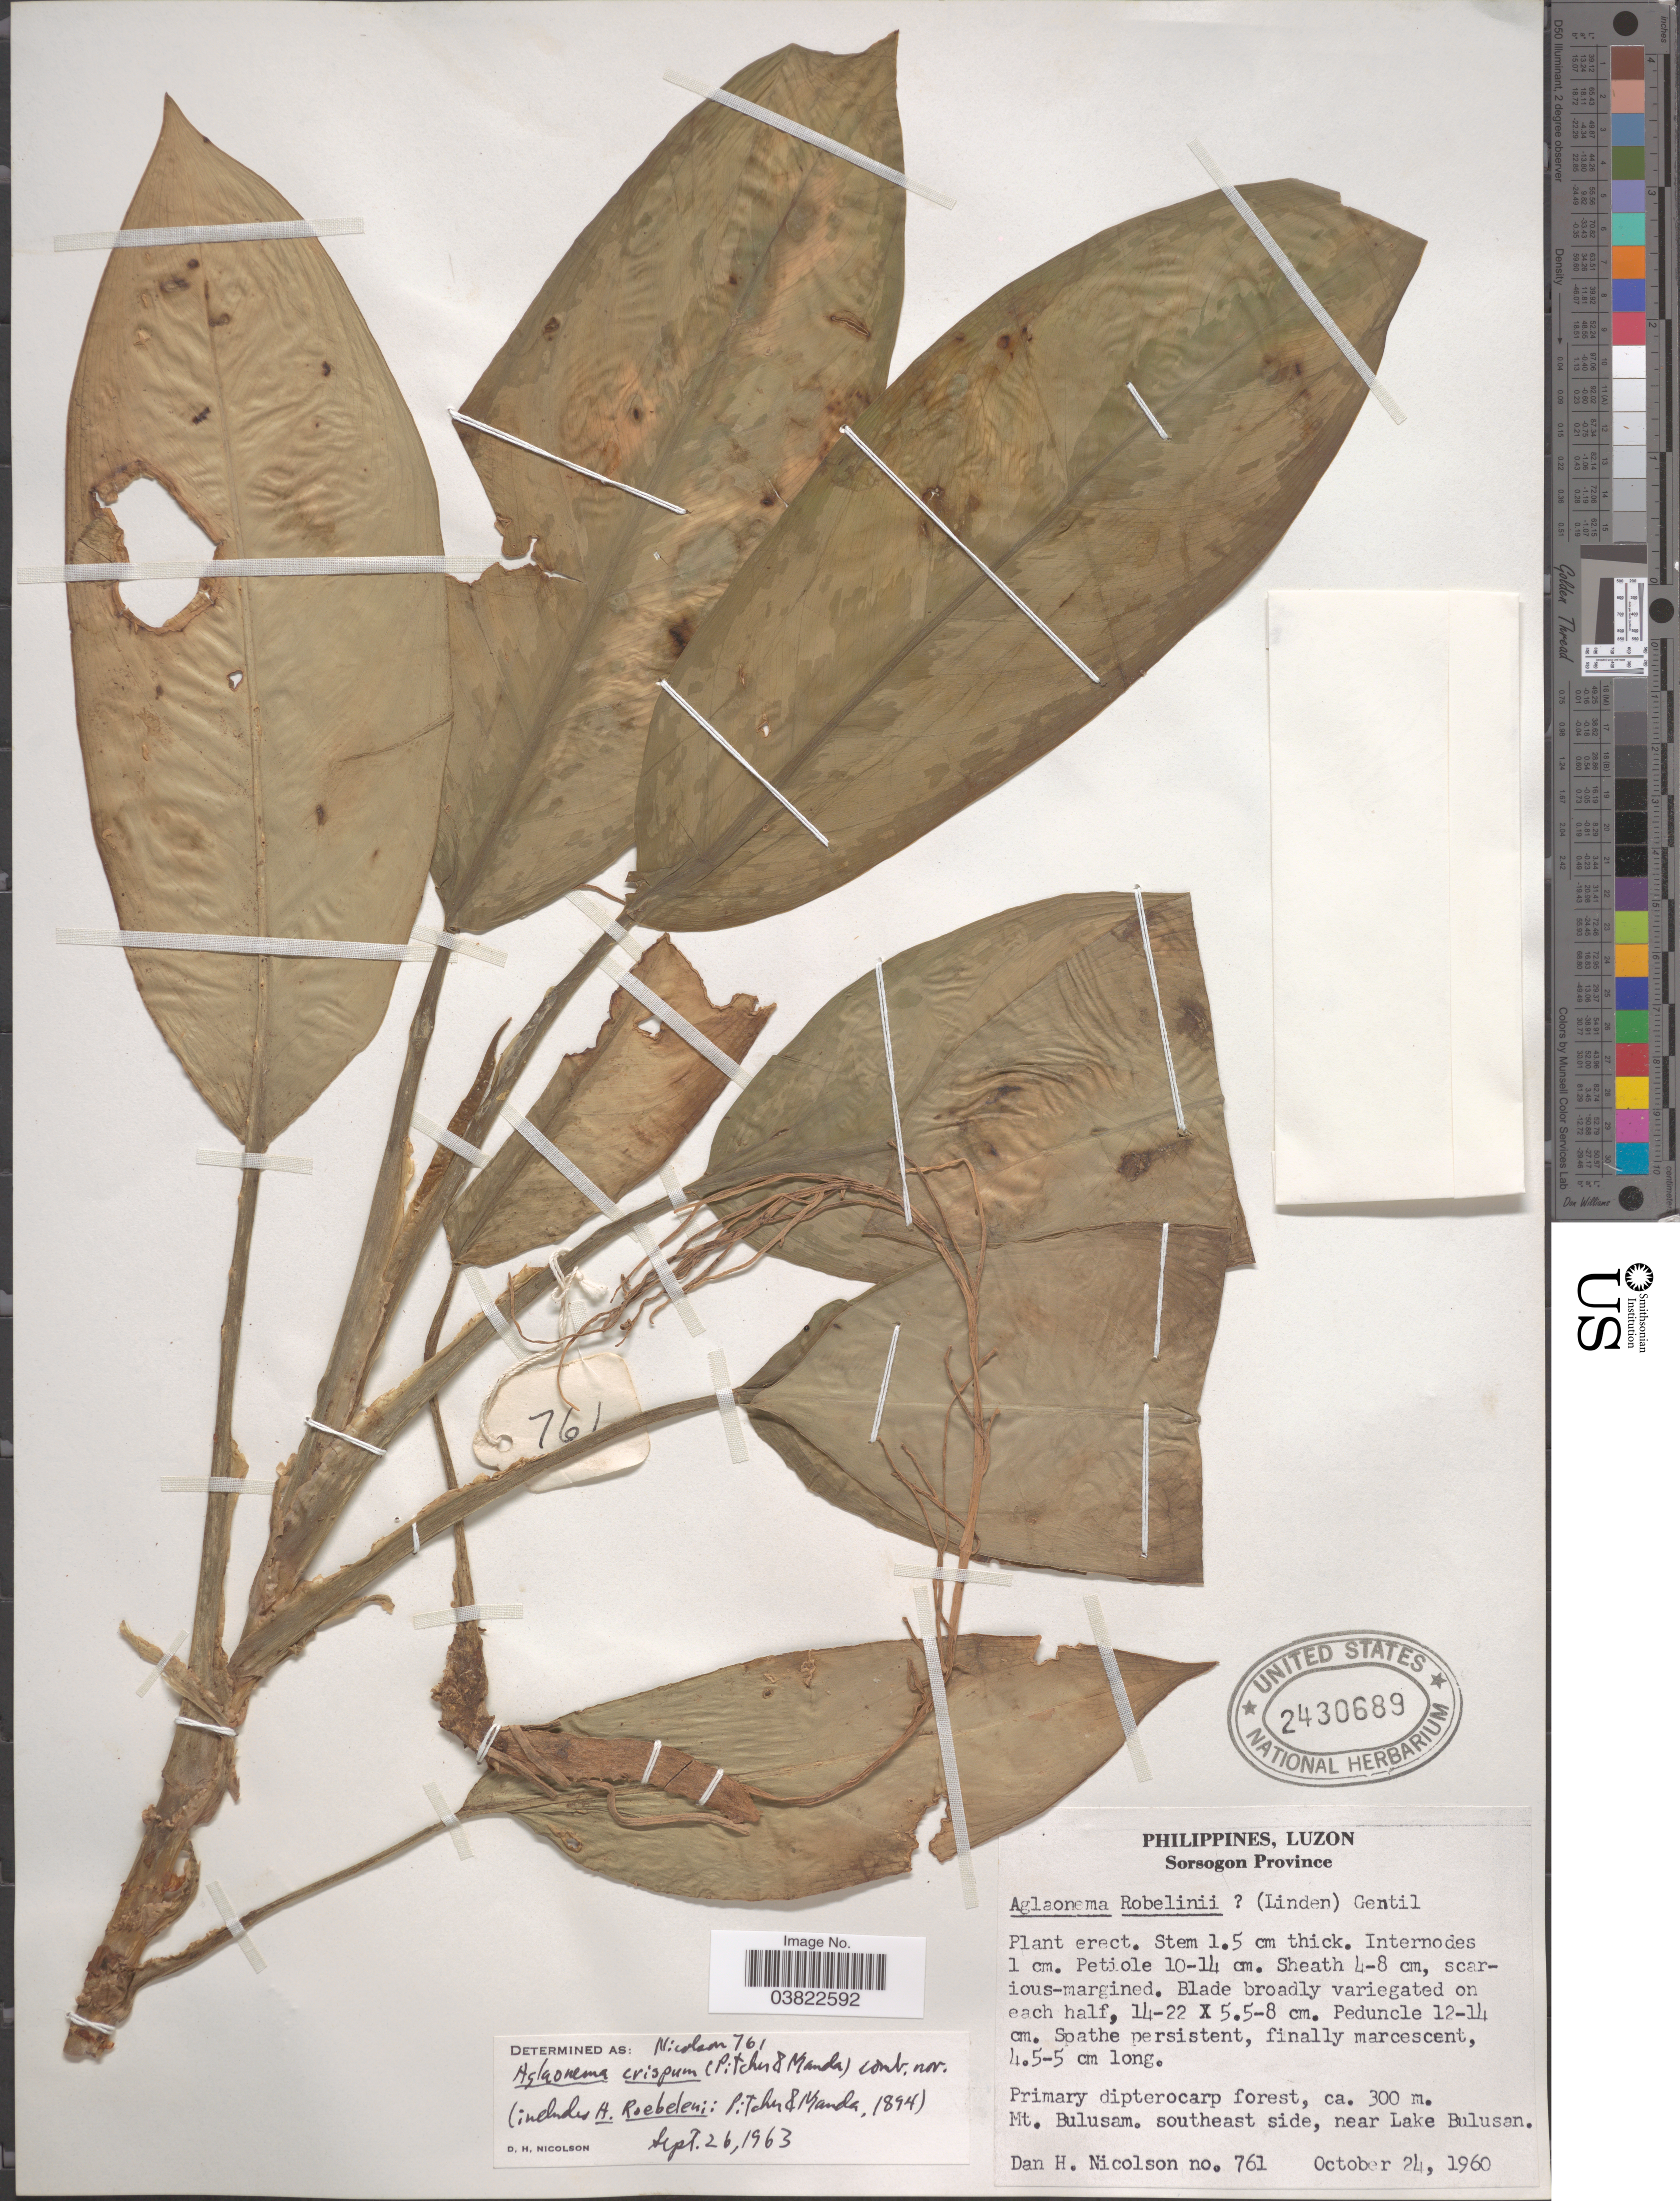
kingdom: Plantae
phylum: Tracheophyta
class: Liliopsida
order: Alismatales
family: Araceae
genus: Aglaonema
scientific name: Aglaonema crispum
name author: (Pitcher & Manda) Nicolson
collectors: D. H. Nicolson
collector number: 761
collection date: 1960-10-24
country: Philippines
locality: Luzon. Sorsogon Province. Mt. Bulusam. southeast side, near Lake Bulusan.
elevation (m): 300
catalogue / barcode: US 2430689